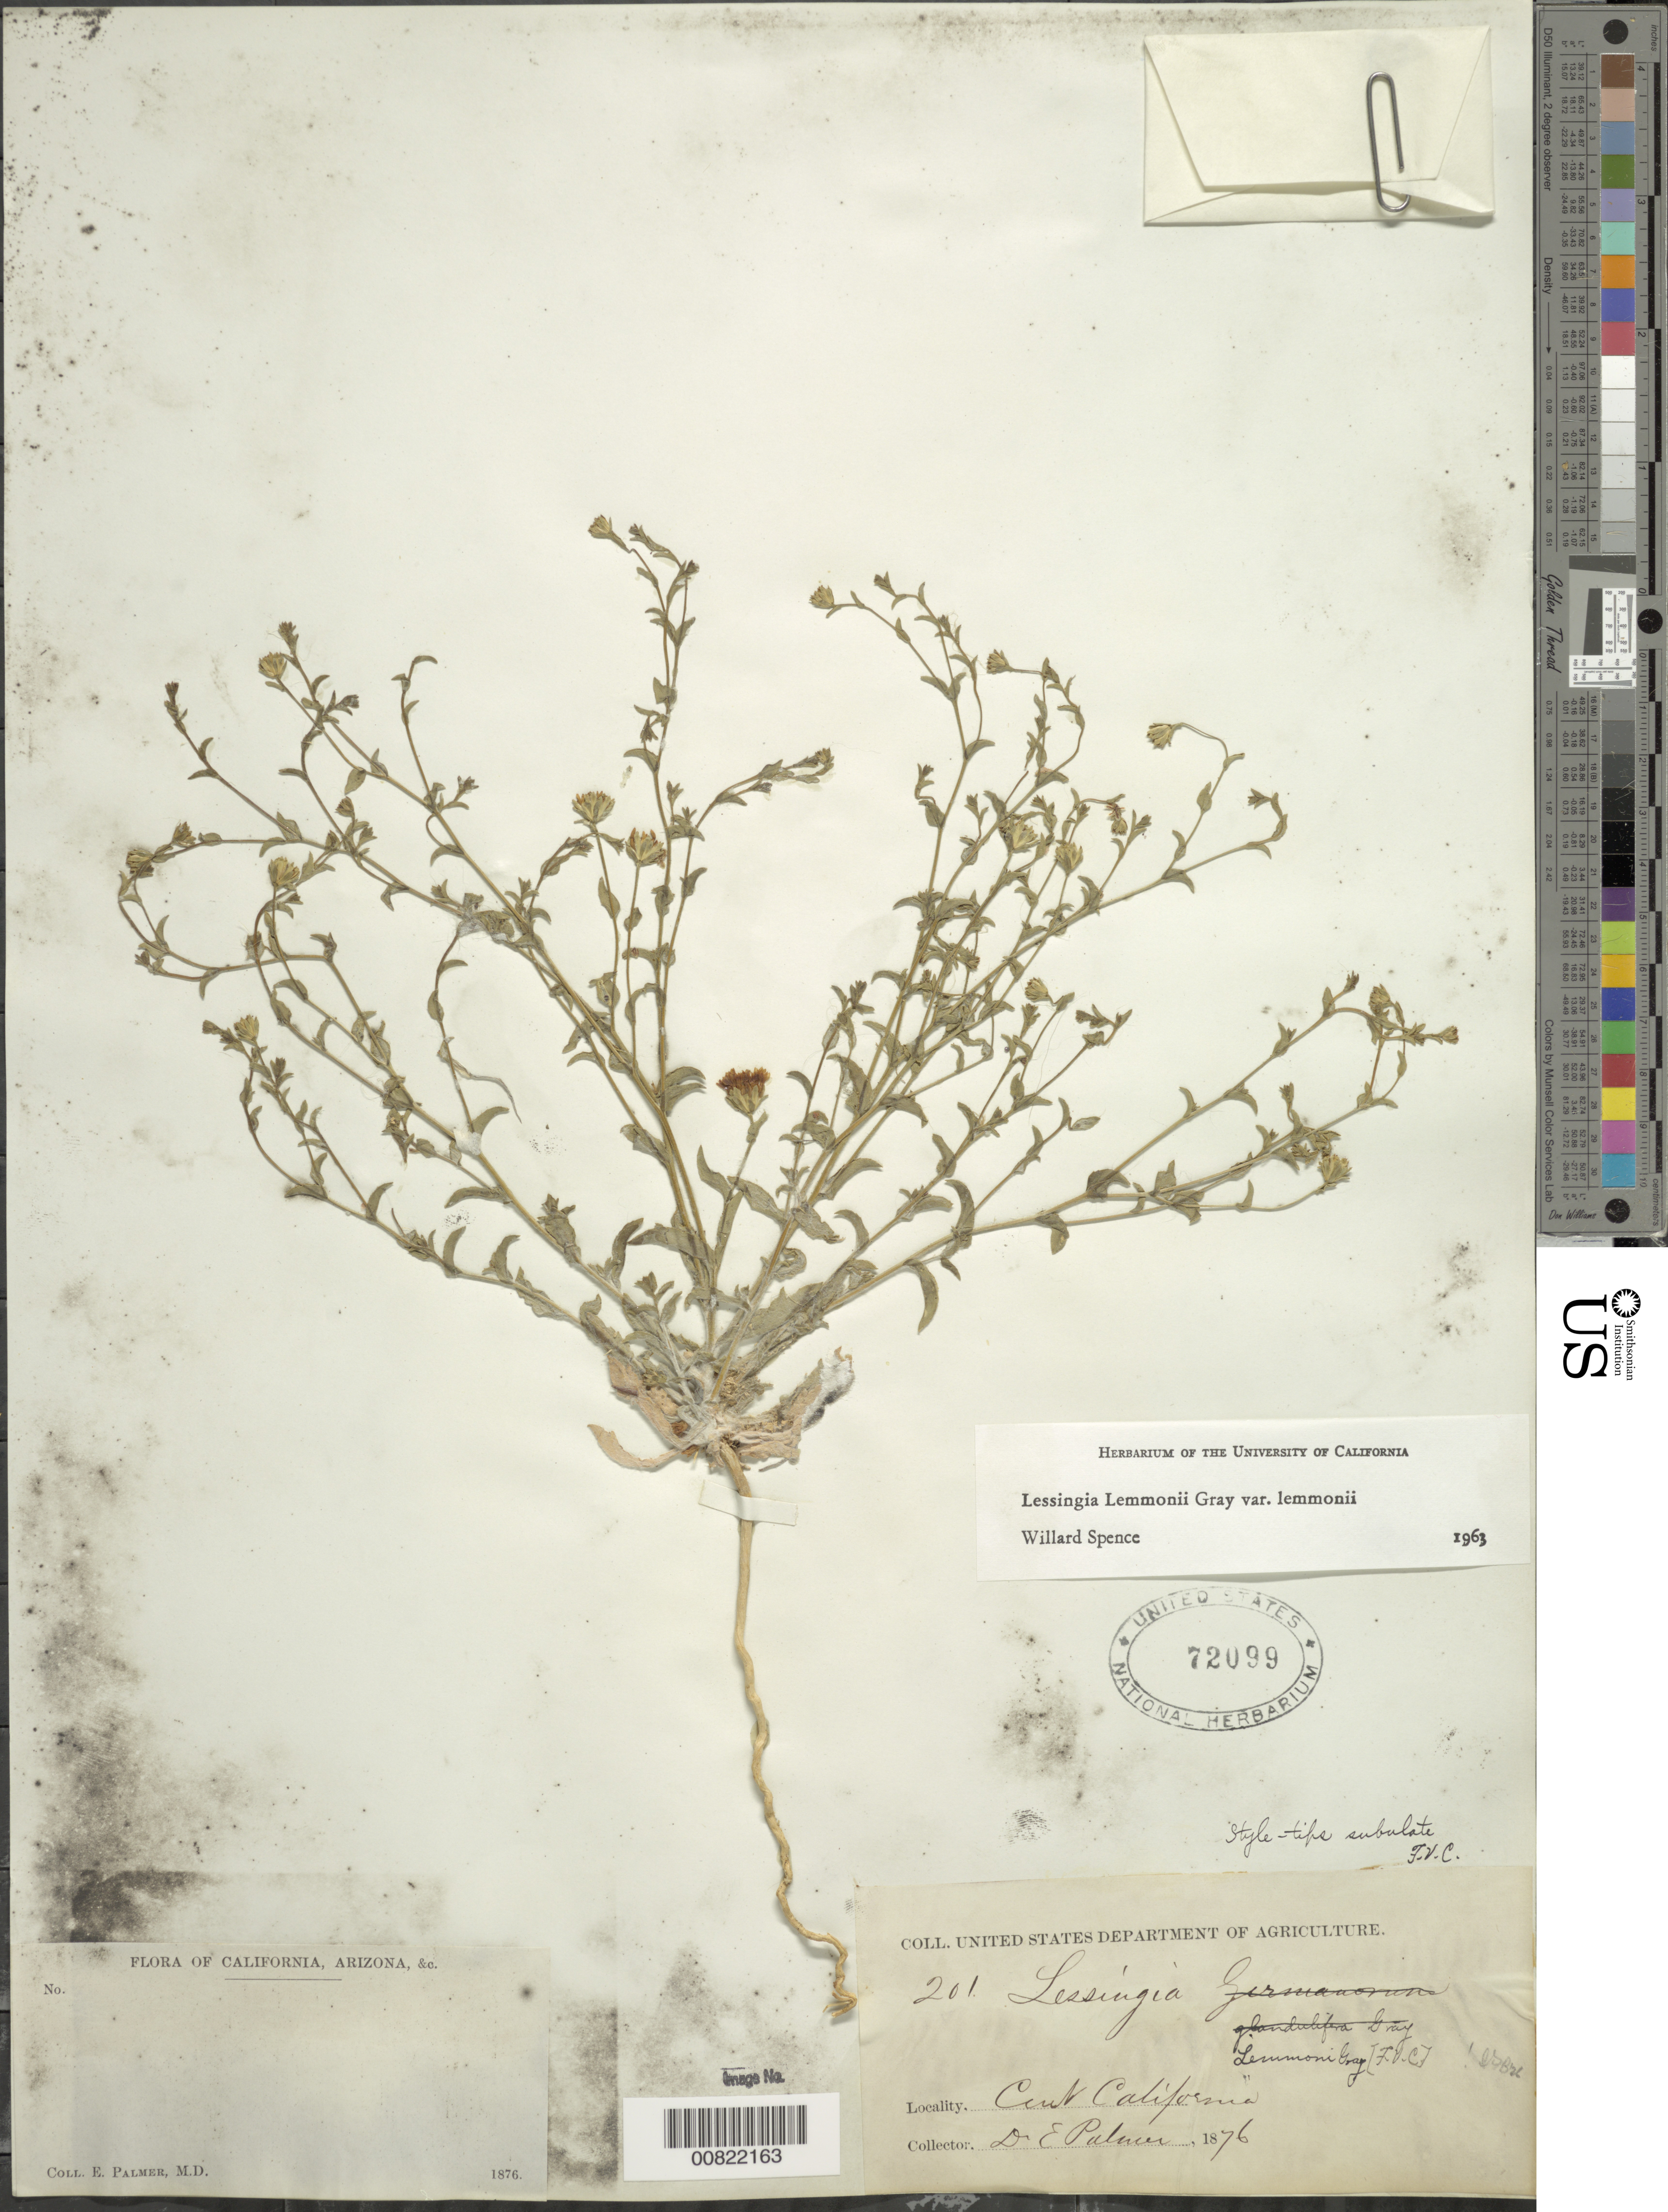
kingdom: Plantae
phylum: Tracheophyta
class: Magnoliopsida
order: Asterales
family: Asteraceae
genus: Lessingia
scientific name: Lessingia lemmonii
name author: A. Gray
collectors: E. Palmer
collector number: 201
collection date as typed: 1876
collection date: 1876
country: United States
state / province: California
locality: Central California.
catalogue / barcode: US 72099